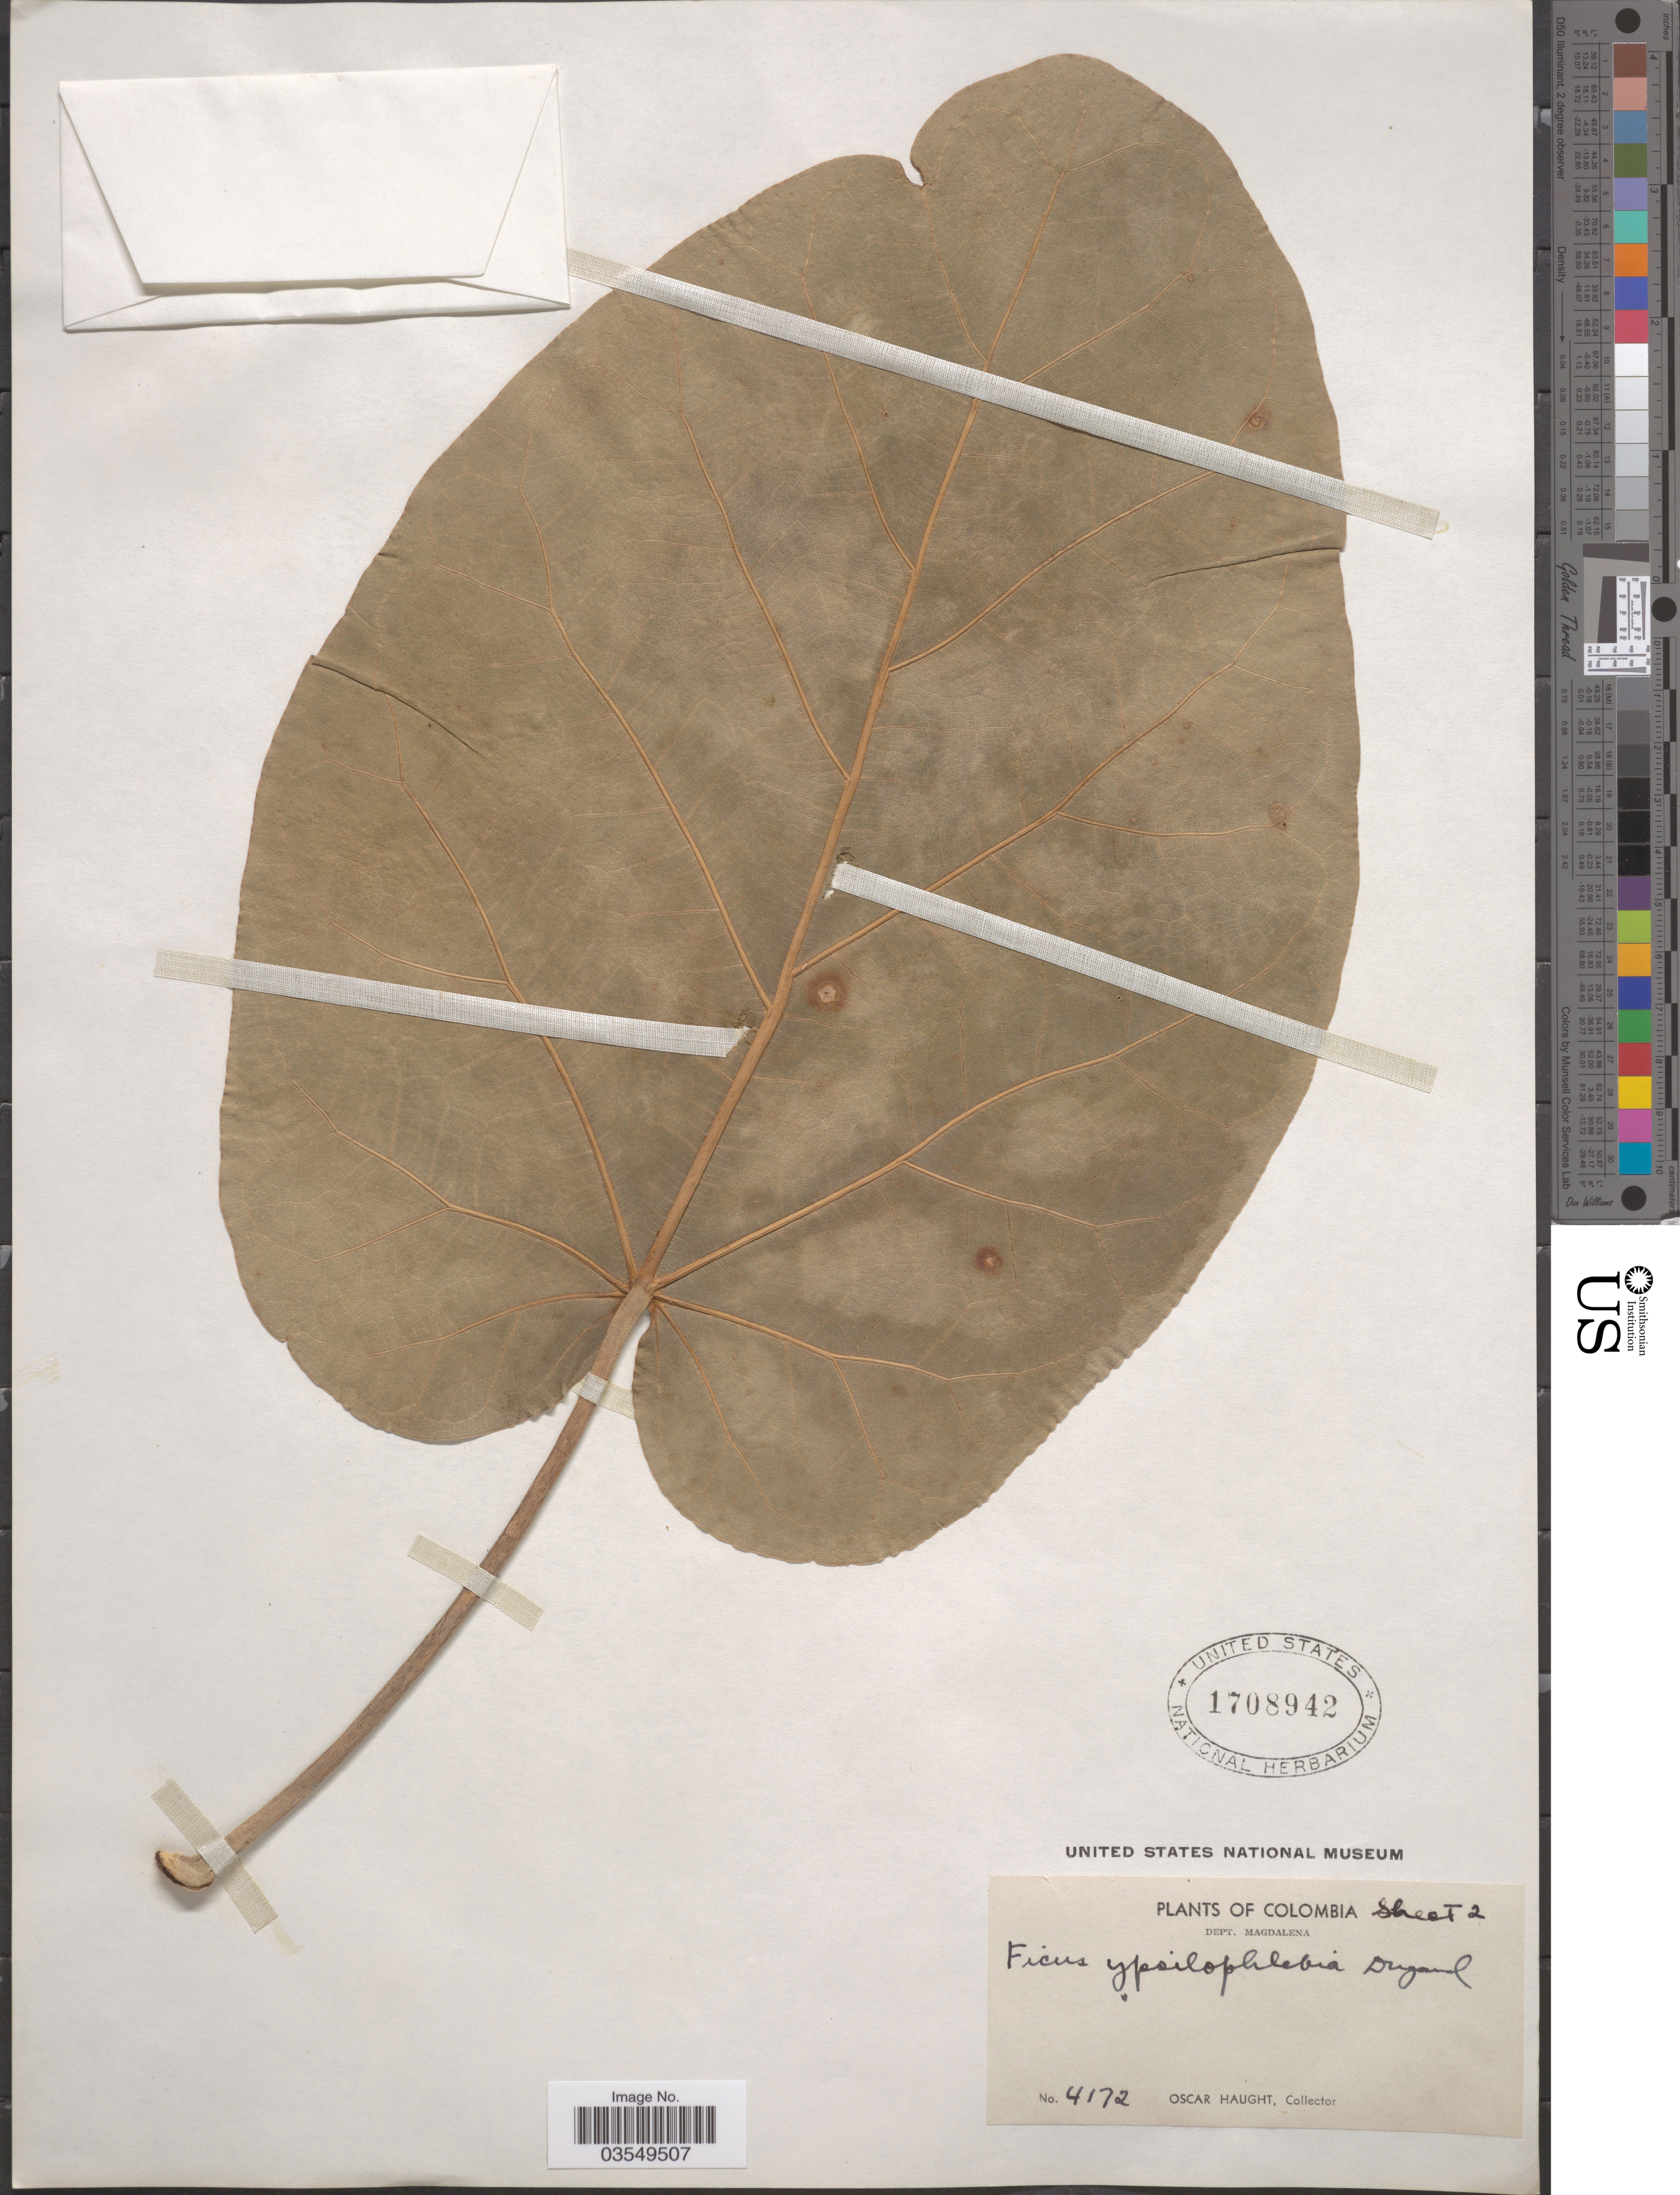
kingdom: Plantae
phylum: Tracheophyta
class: Magnoliopsida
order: Rosales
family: Moraceae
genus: Ficus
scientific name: Ficus ypsilophlebia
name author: Dugand G.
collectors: O. L. Haught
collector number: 4172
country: Colombia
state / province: Magdalena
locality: Dept. Magdalena.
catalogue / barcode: US 1708942